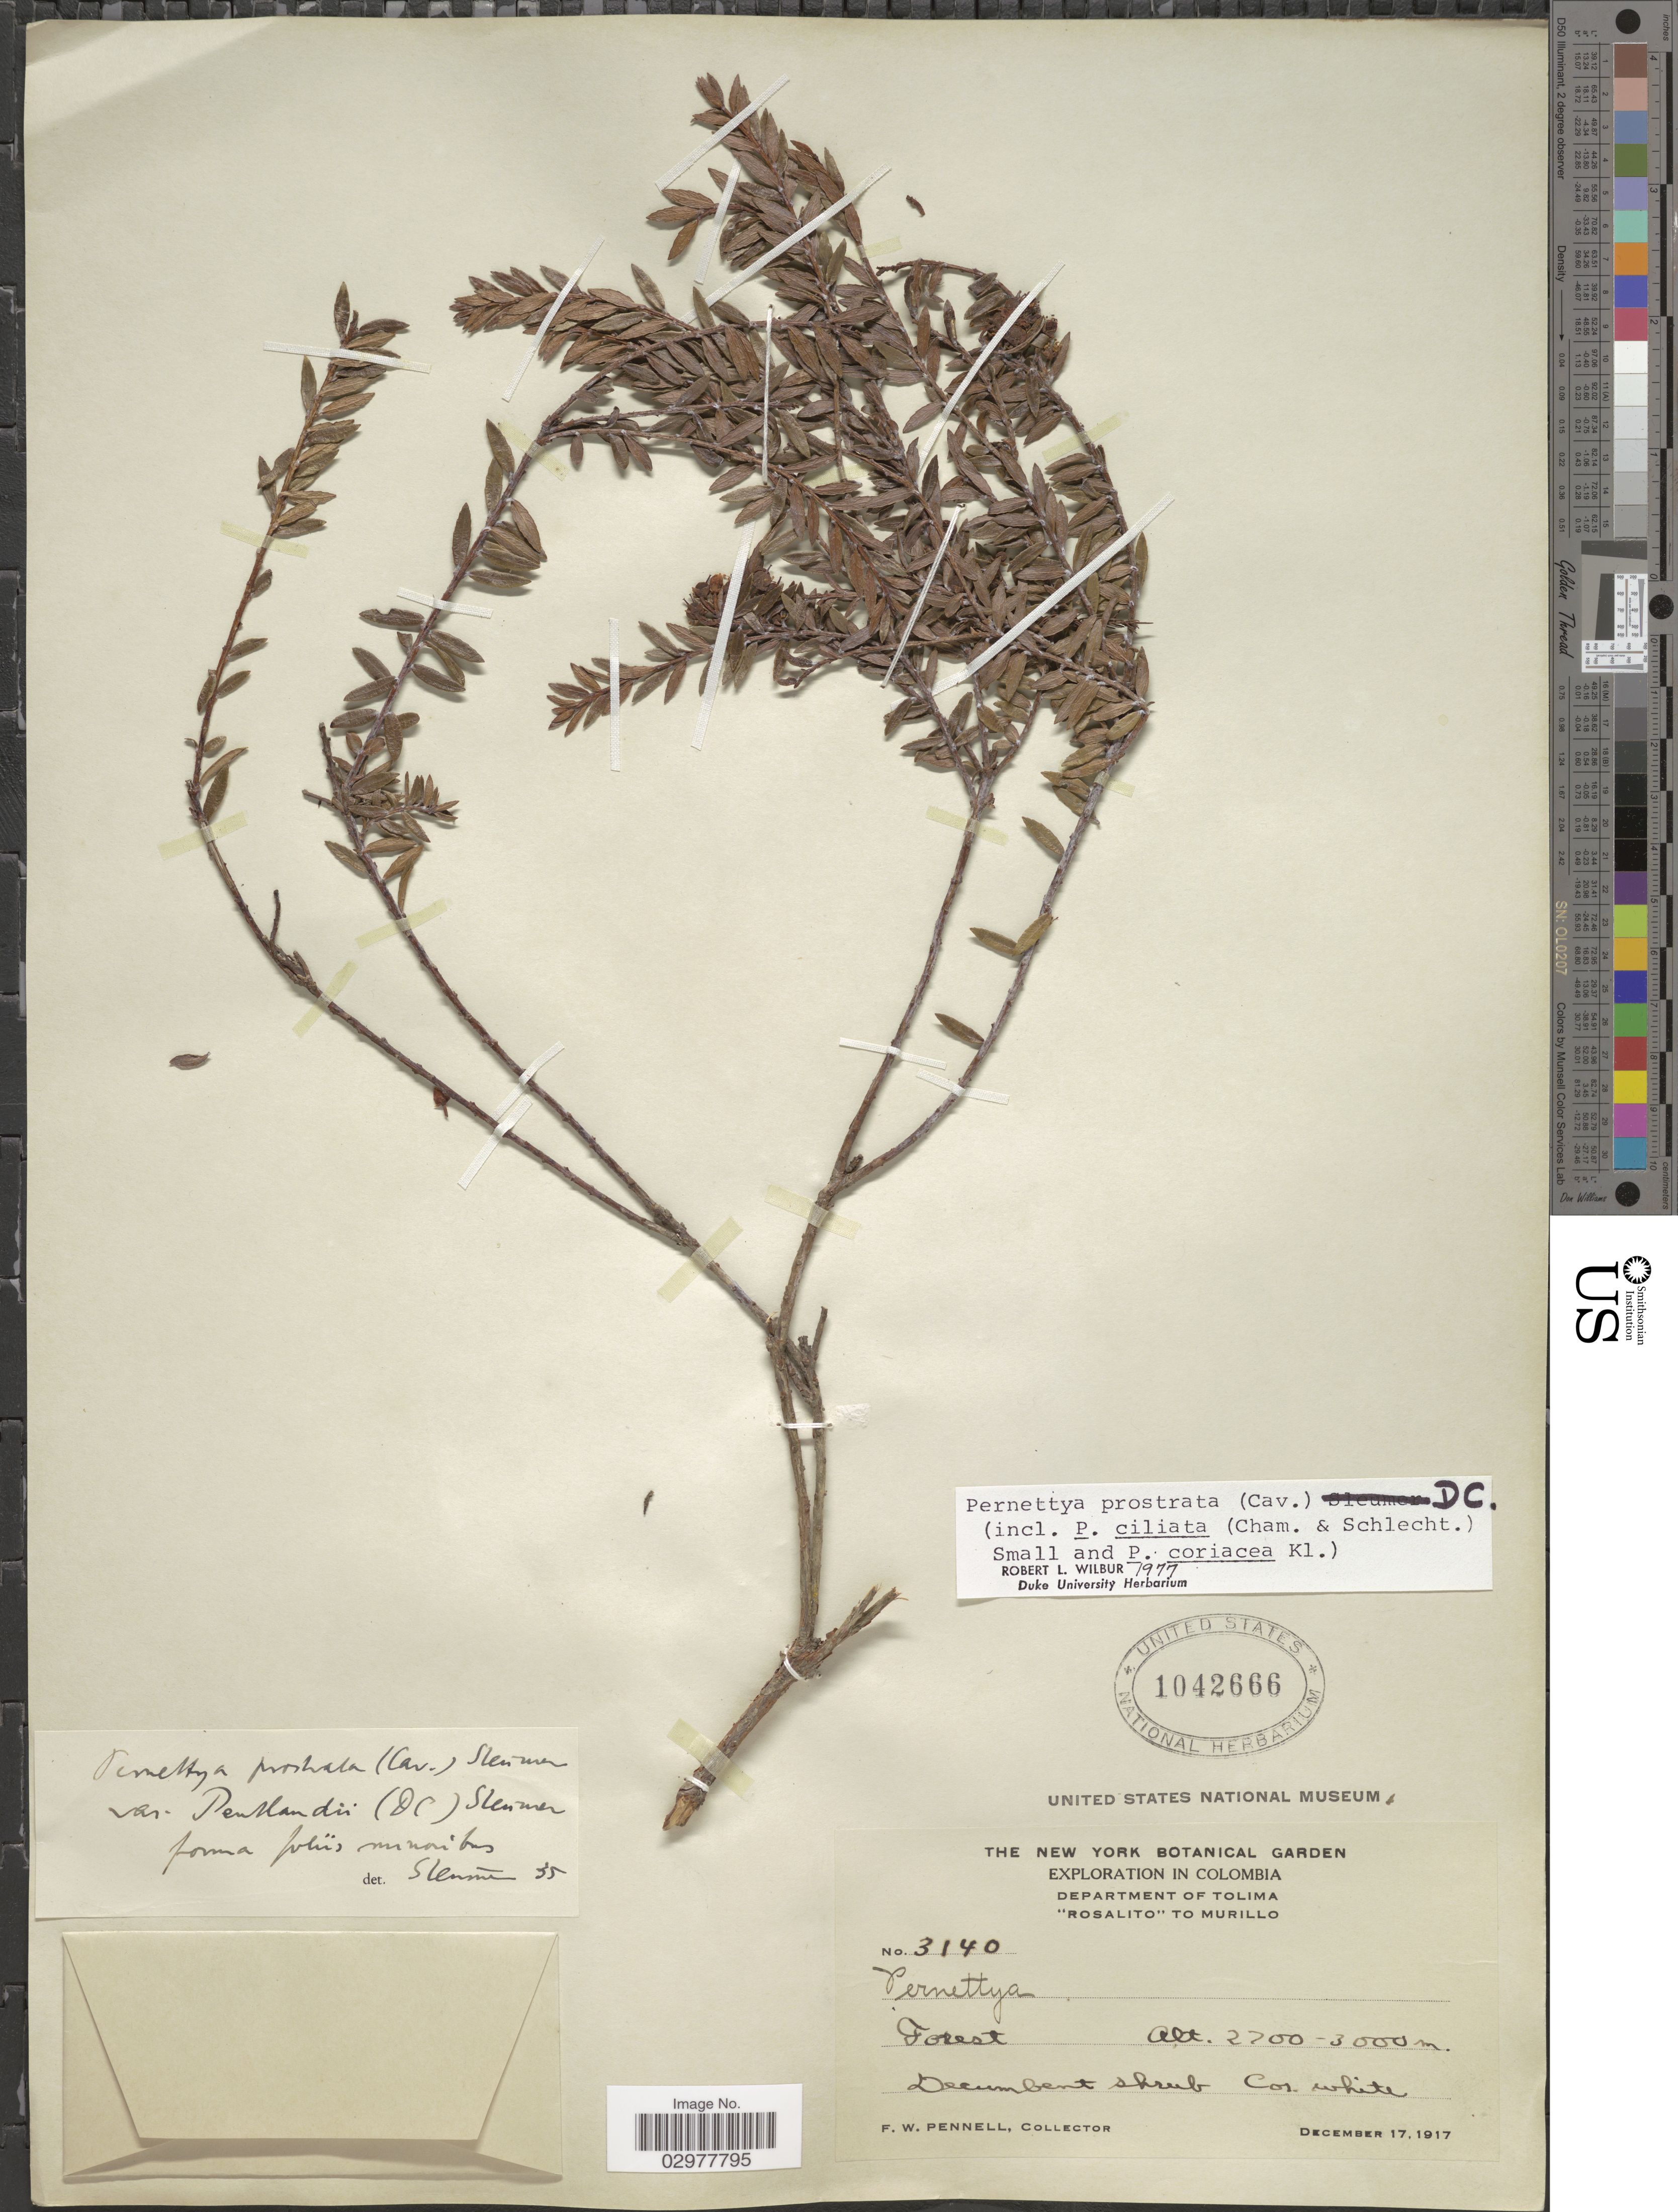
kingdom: Plantae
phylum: Tracheophyta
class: Magnoliopsida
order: Ericales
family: Ericaceae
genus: Pernettya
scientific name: Pernettya prostrata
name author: (Cav.) DC.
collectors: F. W. Pennell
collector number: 3140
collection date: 1917-12-17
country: Colombia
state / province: Tolima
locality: Department of Tolima, "Rosalito" to Murillo.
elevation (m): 2700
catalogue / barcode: US 1042666